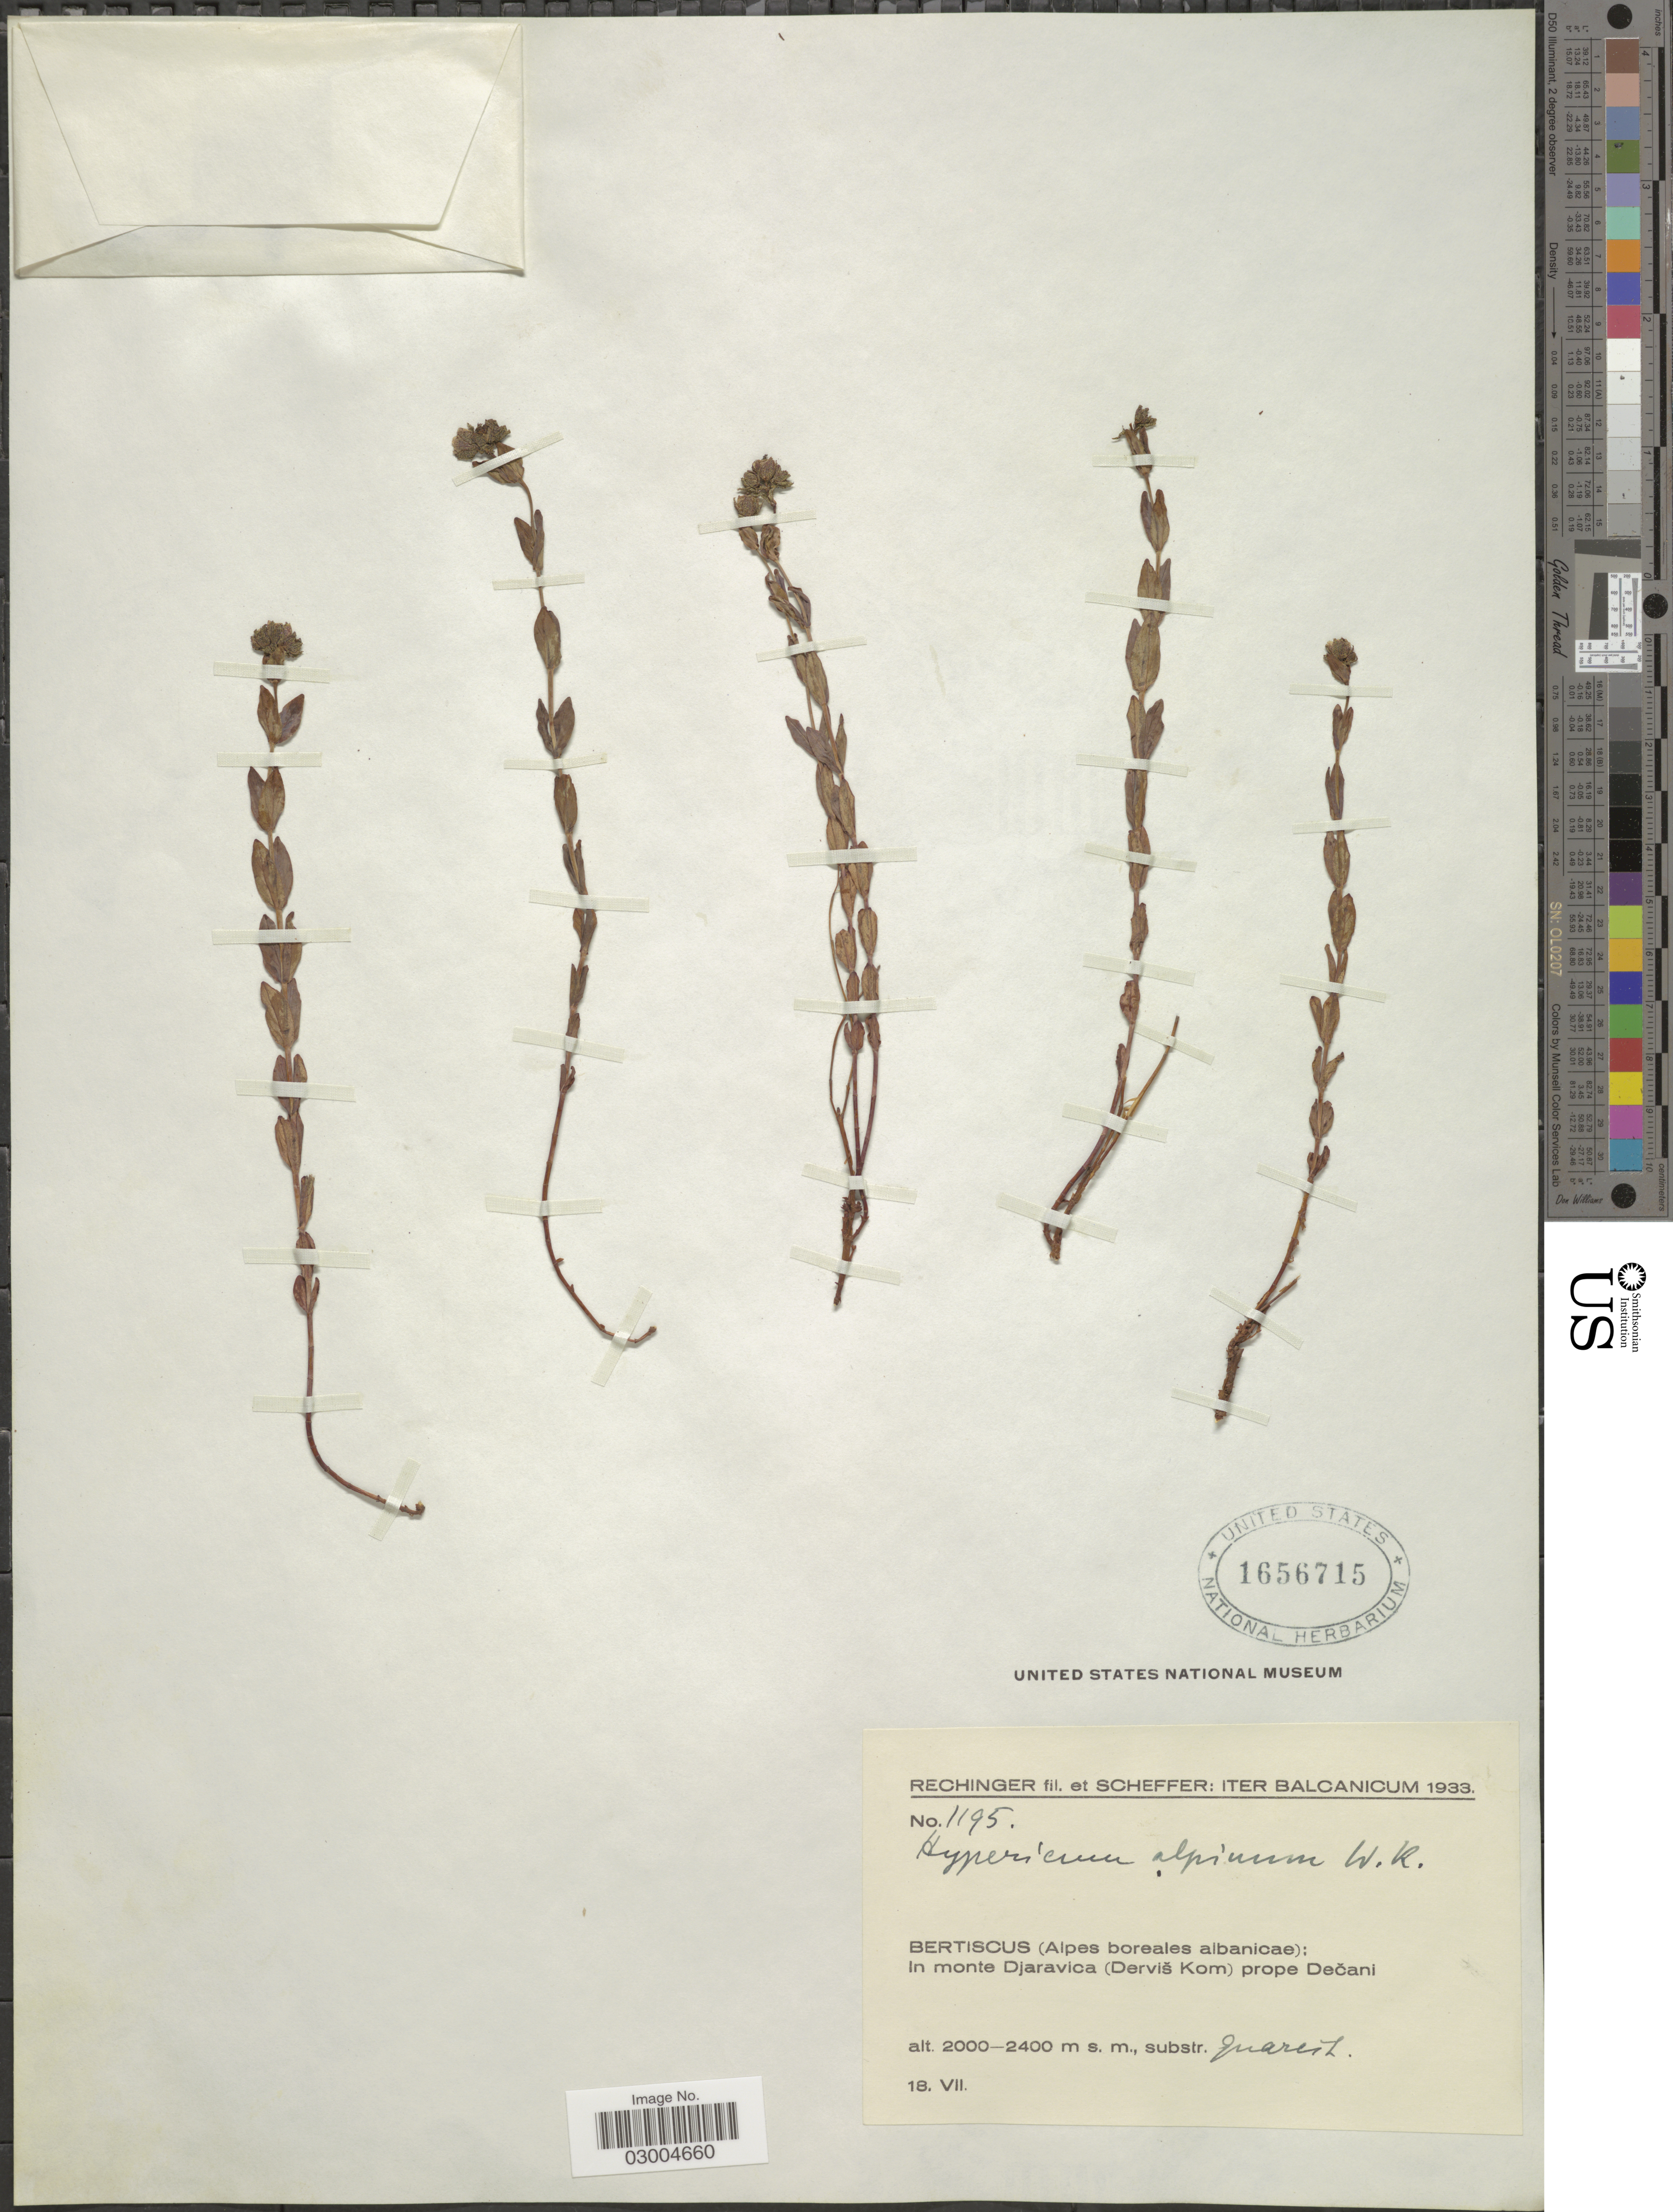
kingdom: Plantae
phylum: Tracheophyta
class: Magnoliopsida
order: Malpighiales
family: Hypericaceae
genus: Hypericum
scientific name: Hypericum alpinum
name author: Vill.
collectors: -- Rechinger & Scheffer, --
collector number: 1195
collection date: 1933-07-18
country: Albania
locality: Balcanium. Bertiscus (Alpes boreales albanicae): In monte Djaravica (Dervis Kom) prope Decani.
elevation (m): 2000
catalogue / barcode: US 1656715